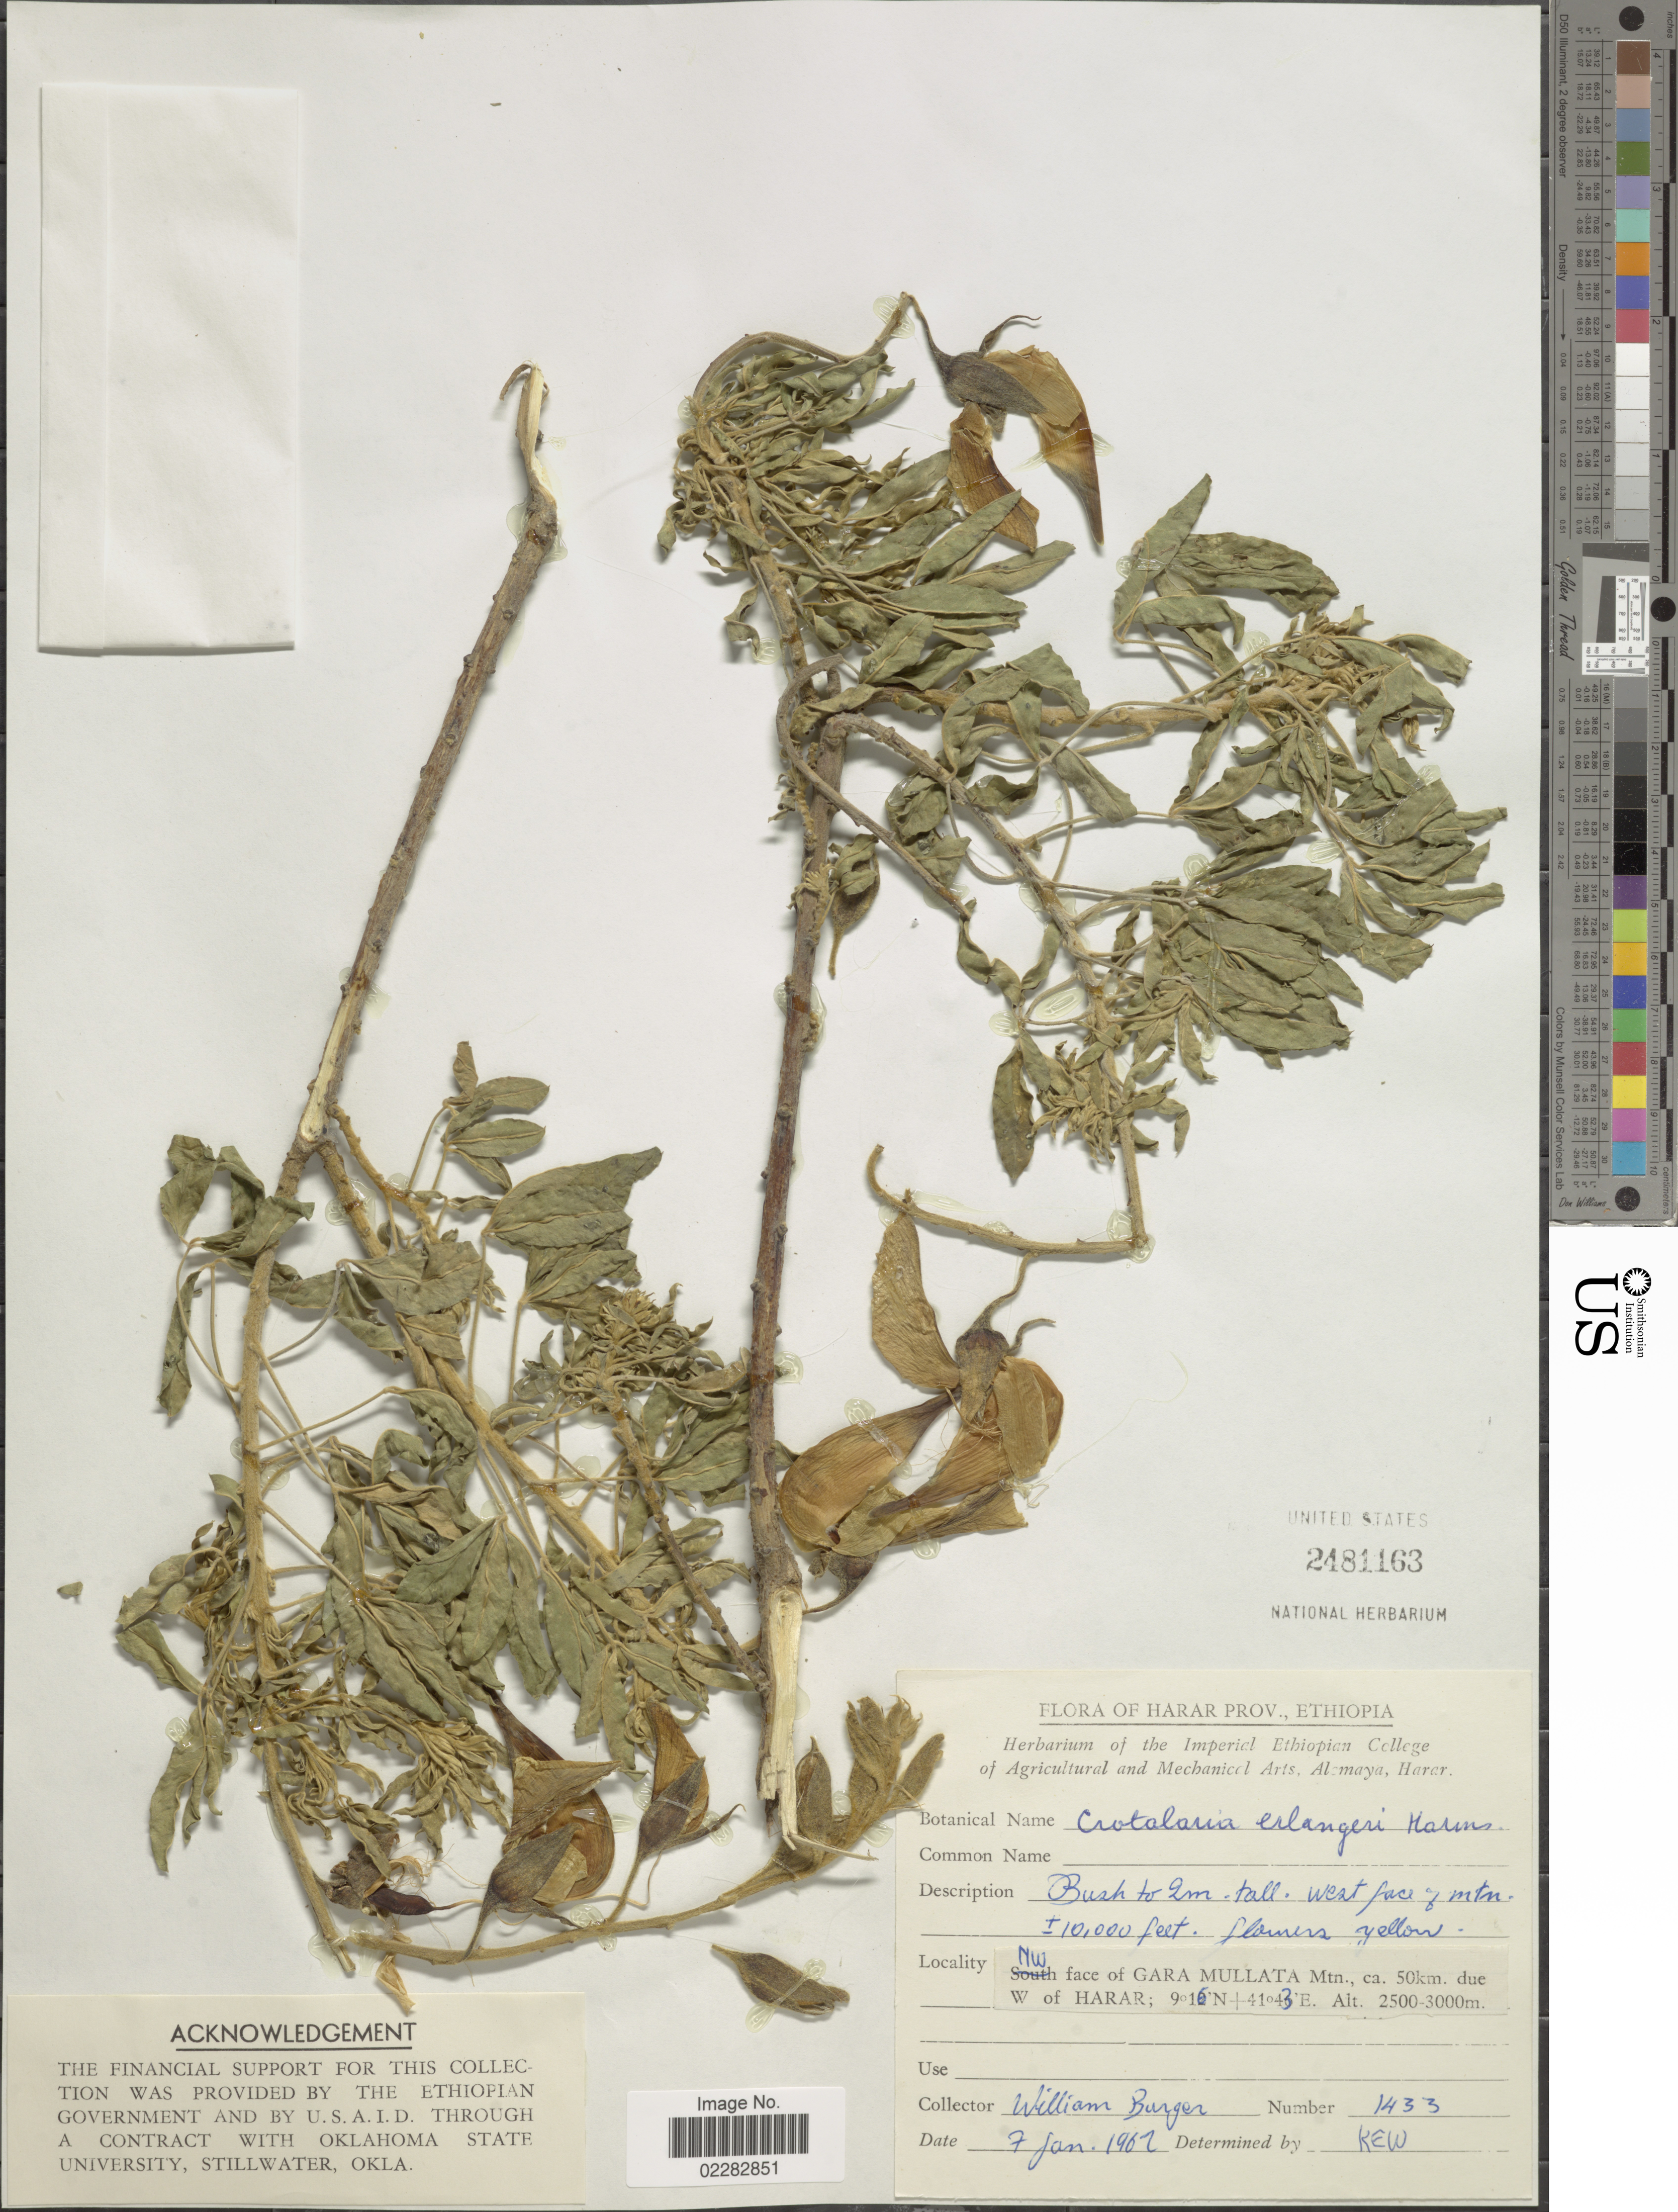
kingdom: Plantae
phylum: Tracheophyta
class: Magnoliopsida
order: Fabales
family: Fabaceae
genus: Crotalaria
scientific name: Crotalaria erlangeri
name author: (Baker f.) Harms ex Hutch. & Bruce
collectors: W. Burger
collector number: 1433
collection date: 1962-01-07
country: Ethiopia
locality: Harar prov., NW face of Gara Mullata Mtn., ca. 50 km. due W of Harar.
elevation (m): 2500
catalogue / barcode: US 2481163